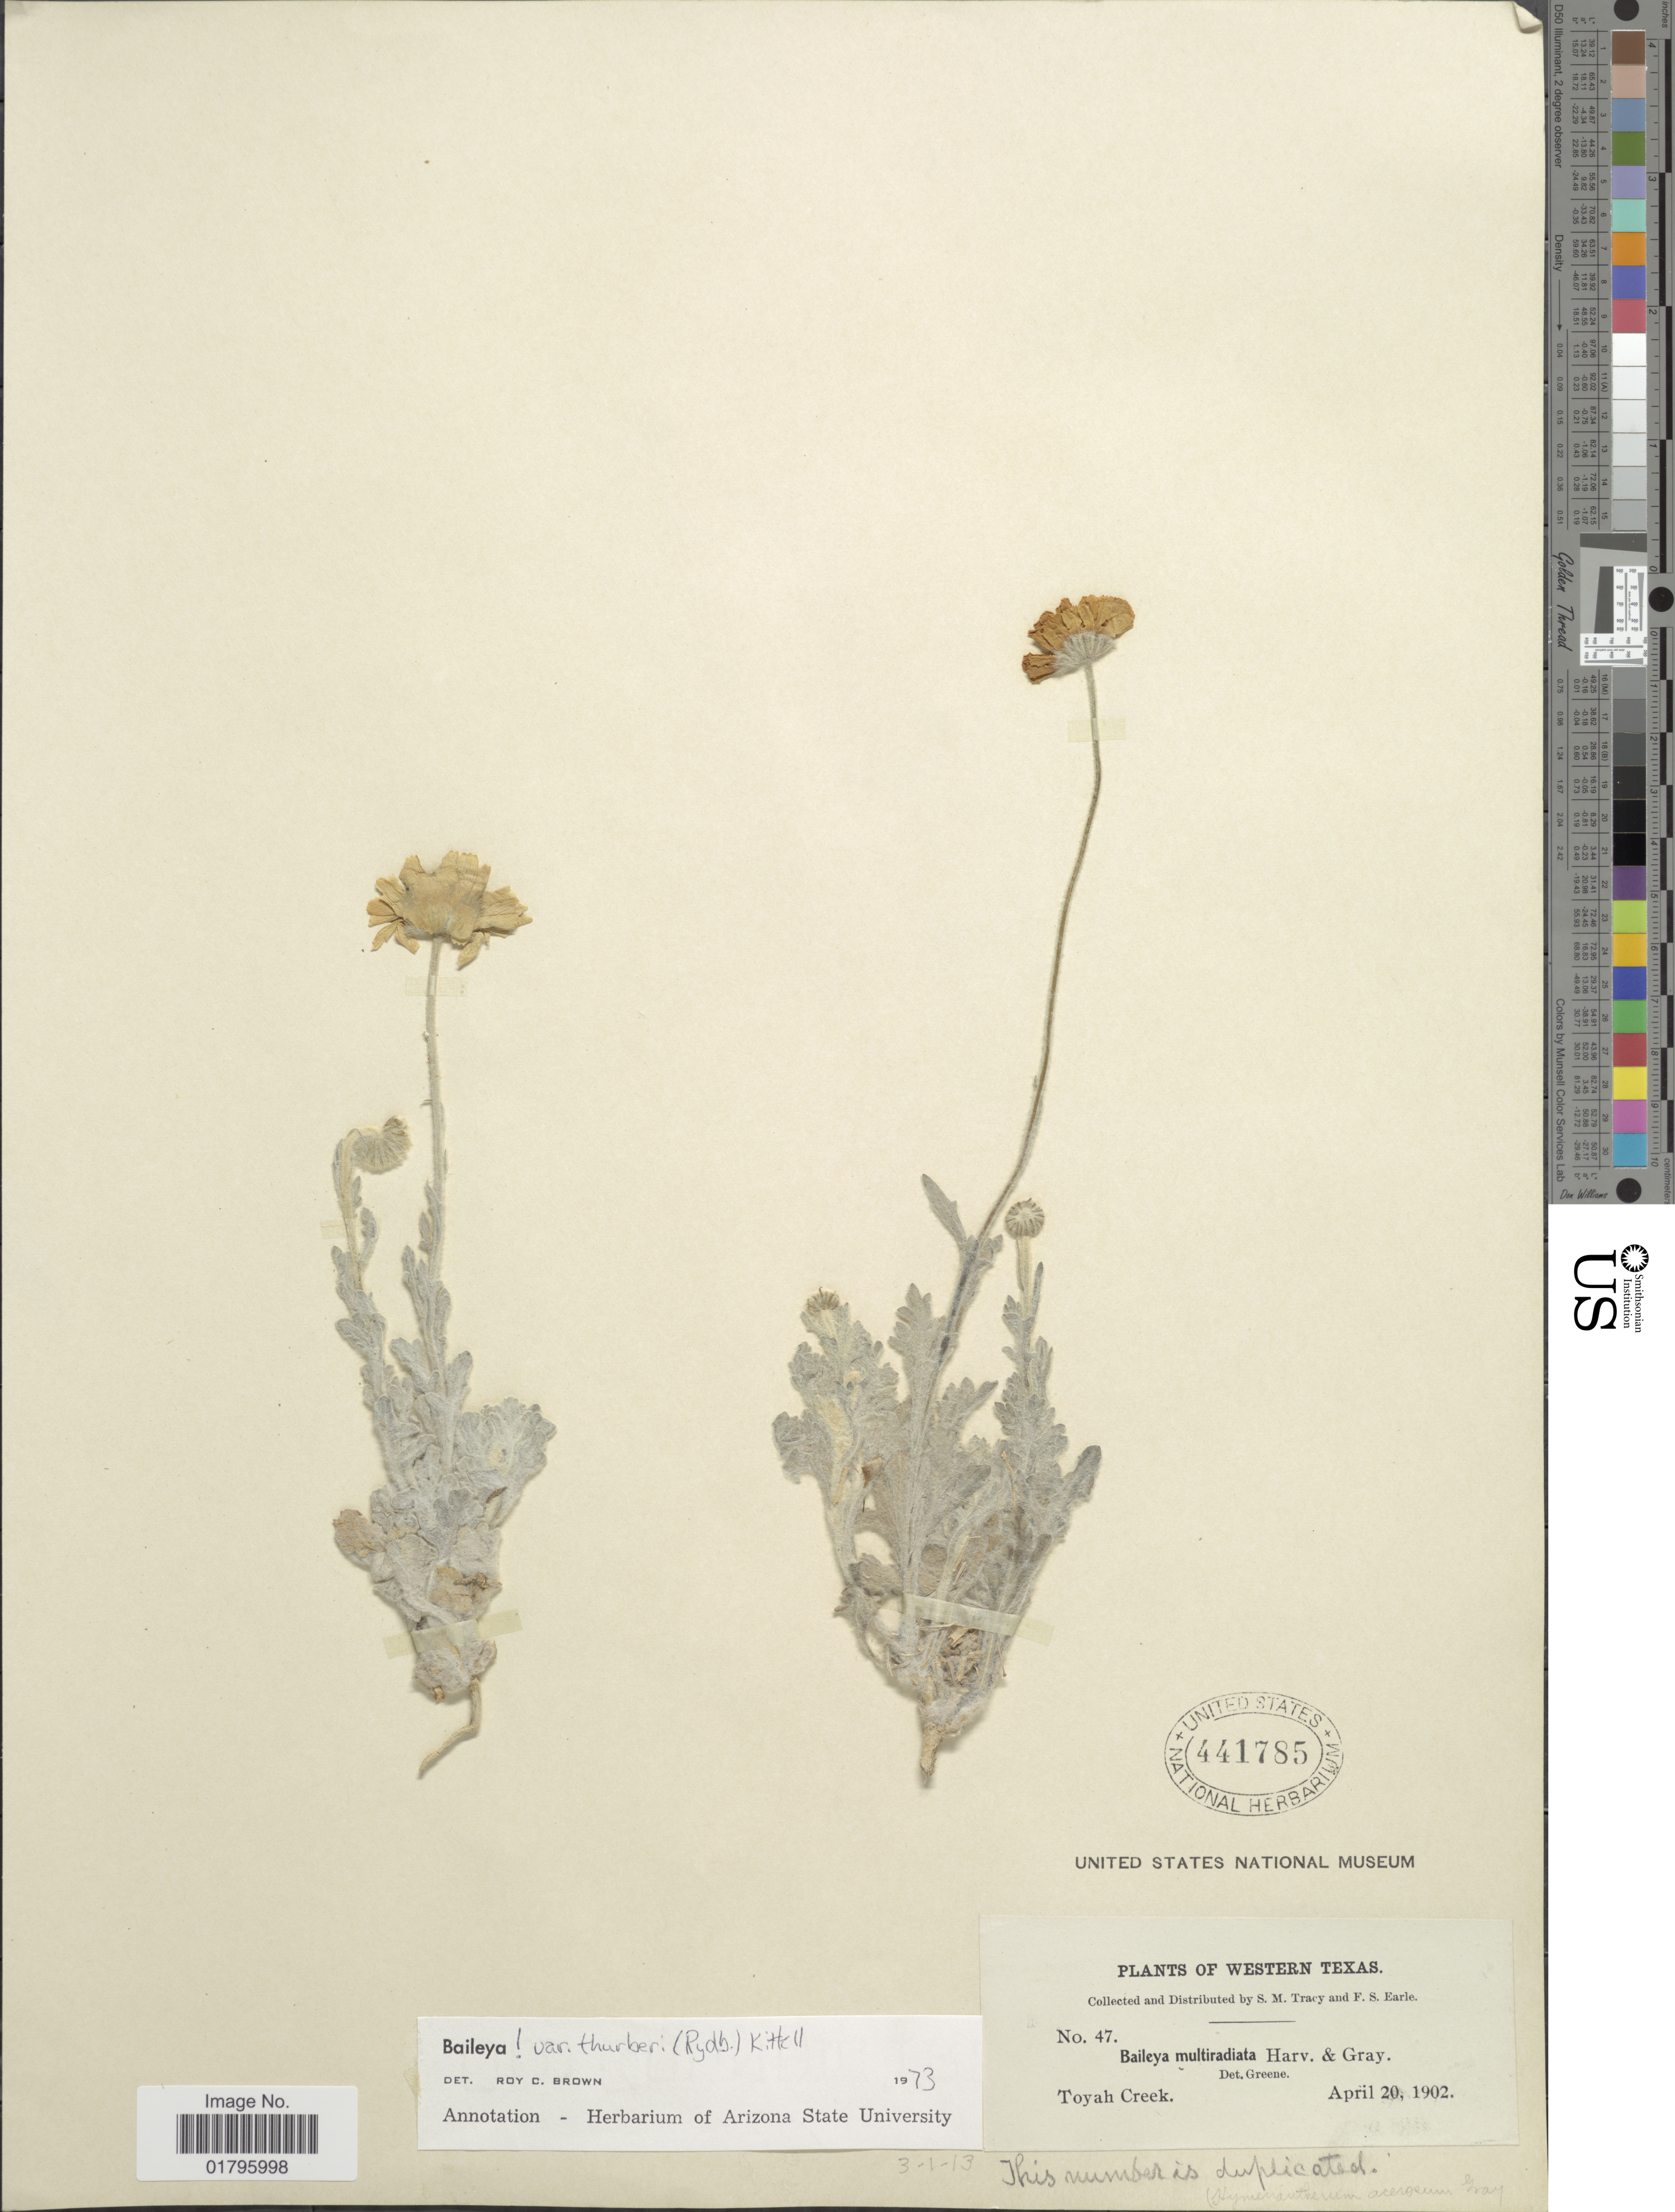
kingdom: Plantae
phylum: Tracheophyta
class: Magnoliopsida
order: Asterales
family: Asteraceae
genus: Baileya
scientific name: Baileya multiradiata var. thurberi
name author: (Rydb.) Kittell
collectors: S. M. Tracy & F. S. Earle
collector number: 47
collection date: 1902-04-20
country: United States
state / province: Texas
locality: Western Texas. Toyah Creek.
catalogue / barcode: US 441785